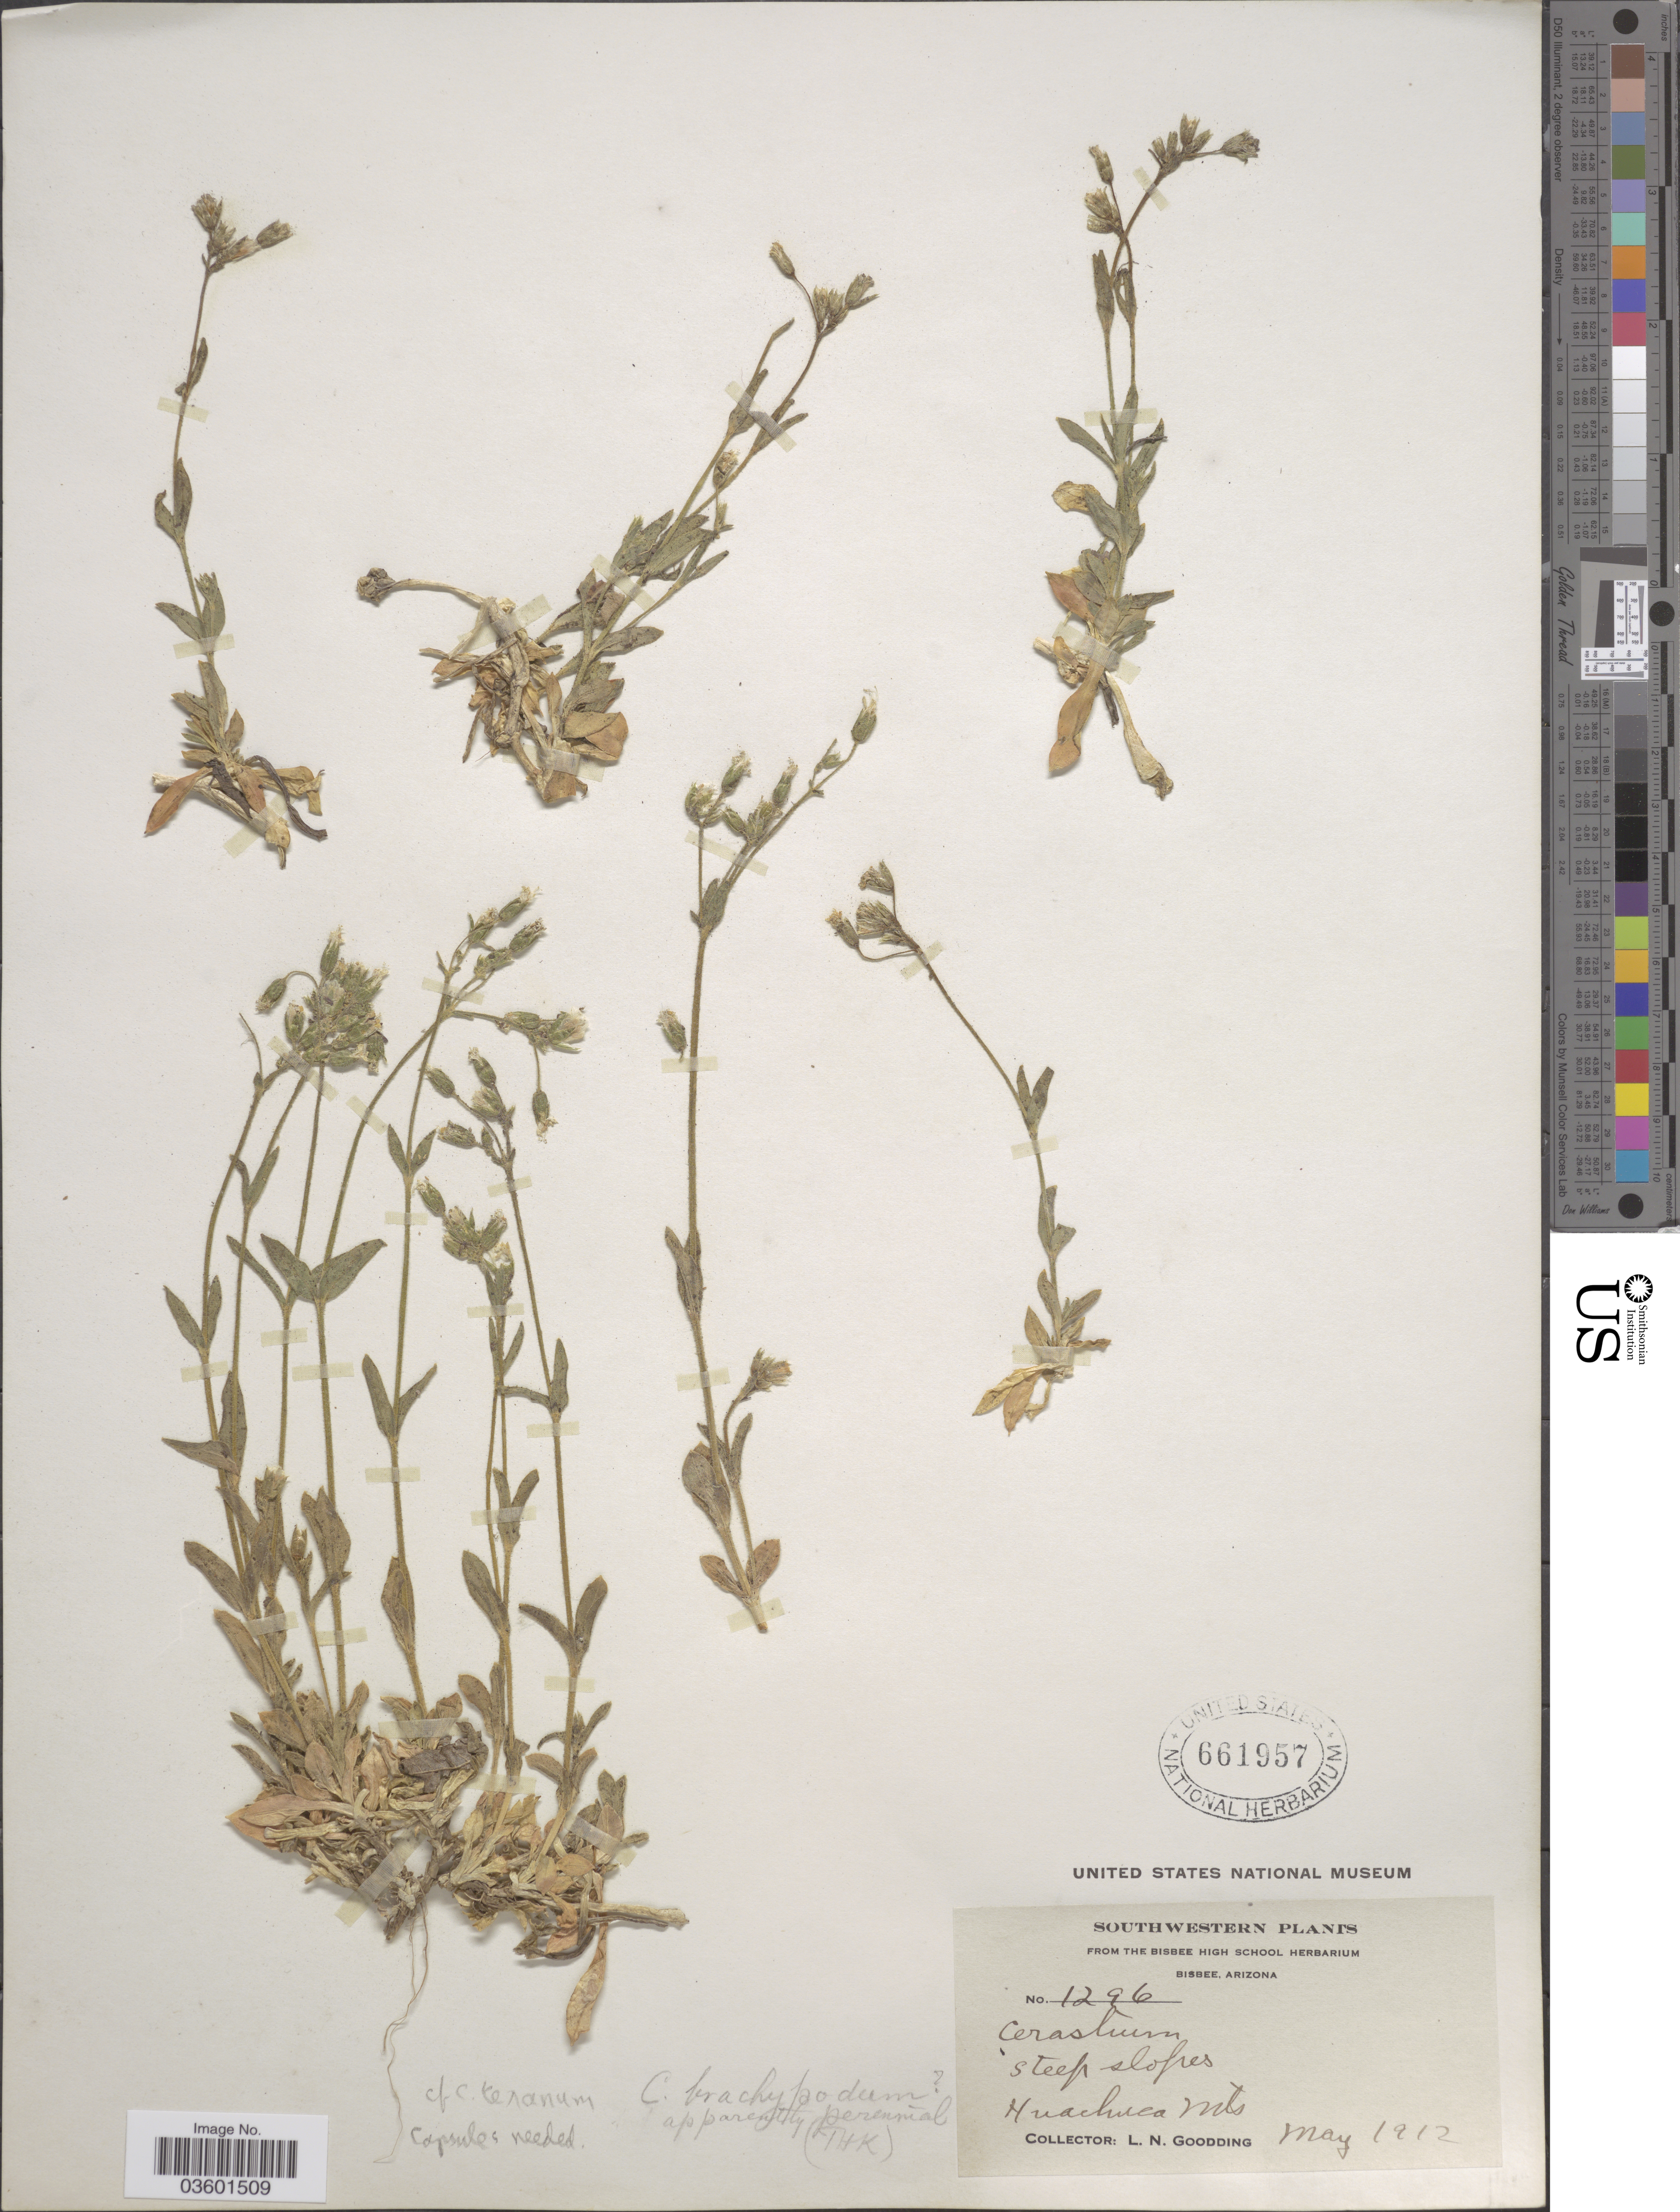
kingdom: Plantae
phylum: Tracheophyta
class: Magnoliopsida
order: Caryophyllales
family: Caryophyllaceae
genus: Cerastium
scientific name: Cerastium brachypodum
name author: (Engelm. ex A. Gray) B.L. Rob.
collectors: L. N. Goodding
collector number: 1296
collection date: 1912-05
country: United States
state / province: Arizona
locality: Southwestern. Huachuca Mts.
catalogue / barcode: US 661957